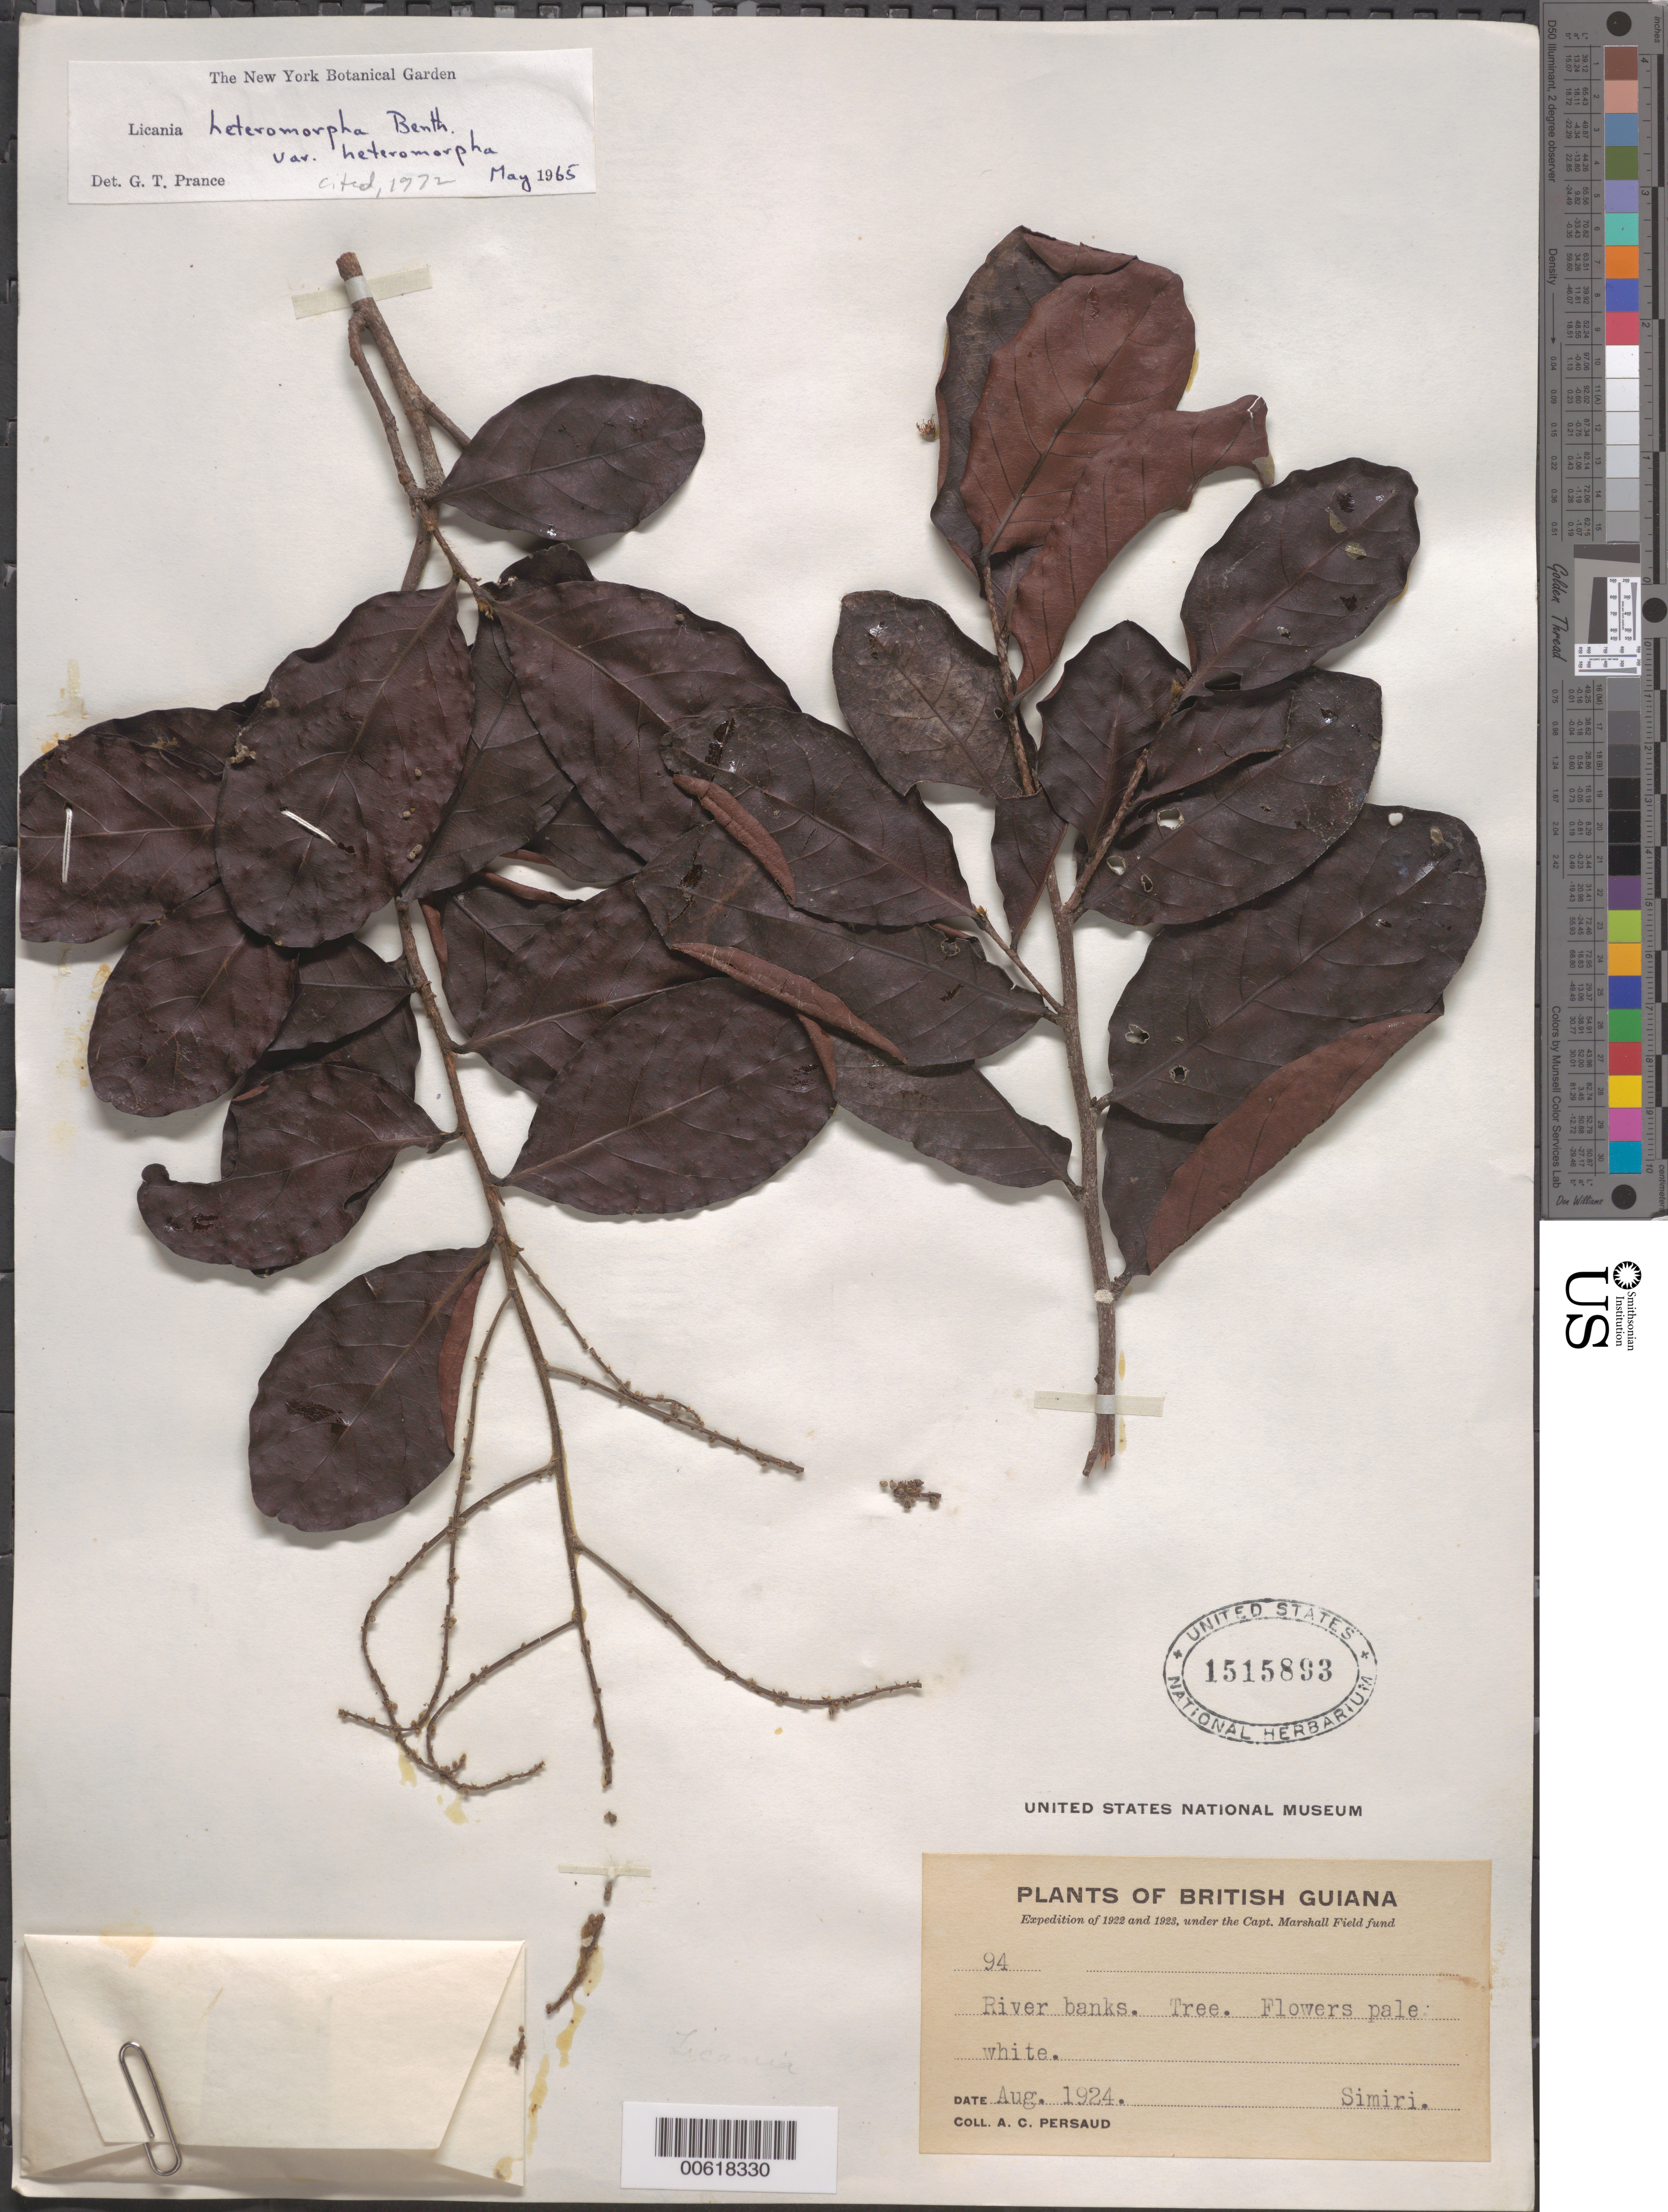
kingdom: Plantae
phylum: Tracheophyta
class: Magnoliopsida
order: Malpighiales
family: Chrysobalanaceae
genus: Hymenopus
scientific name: Hymenopus heteromorphus var. heteromorphus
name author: (Benth.) Sothers & Prance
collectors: A. Persaud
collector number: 94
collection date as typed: Aug-24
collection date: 1924-08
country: Guyana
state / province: Cuyuni-Mazaruni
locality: Simiri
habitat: River banks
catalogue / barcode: US 1515893